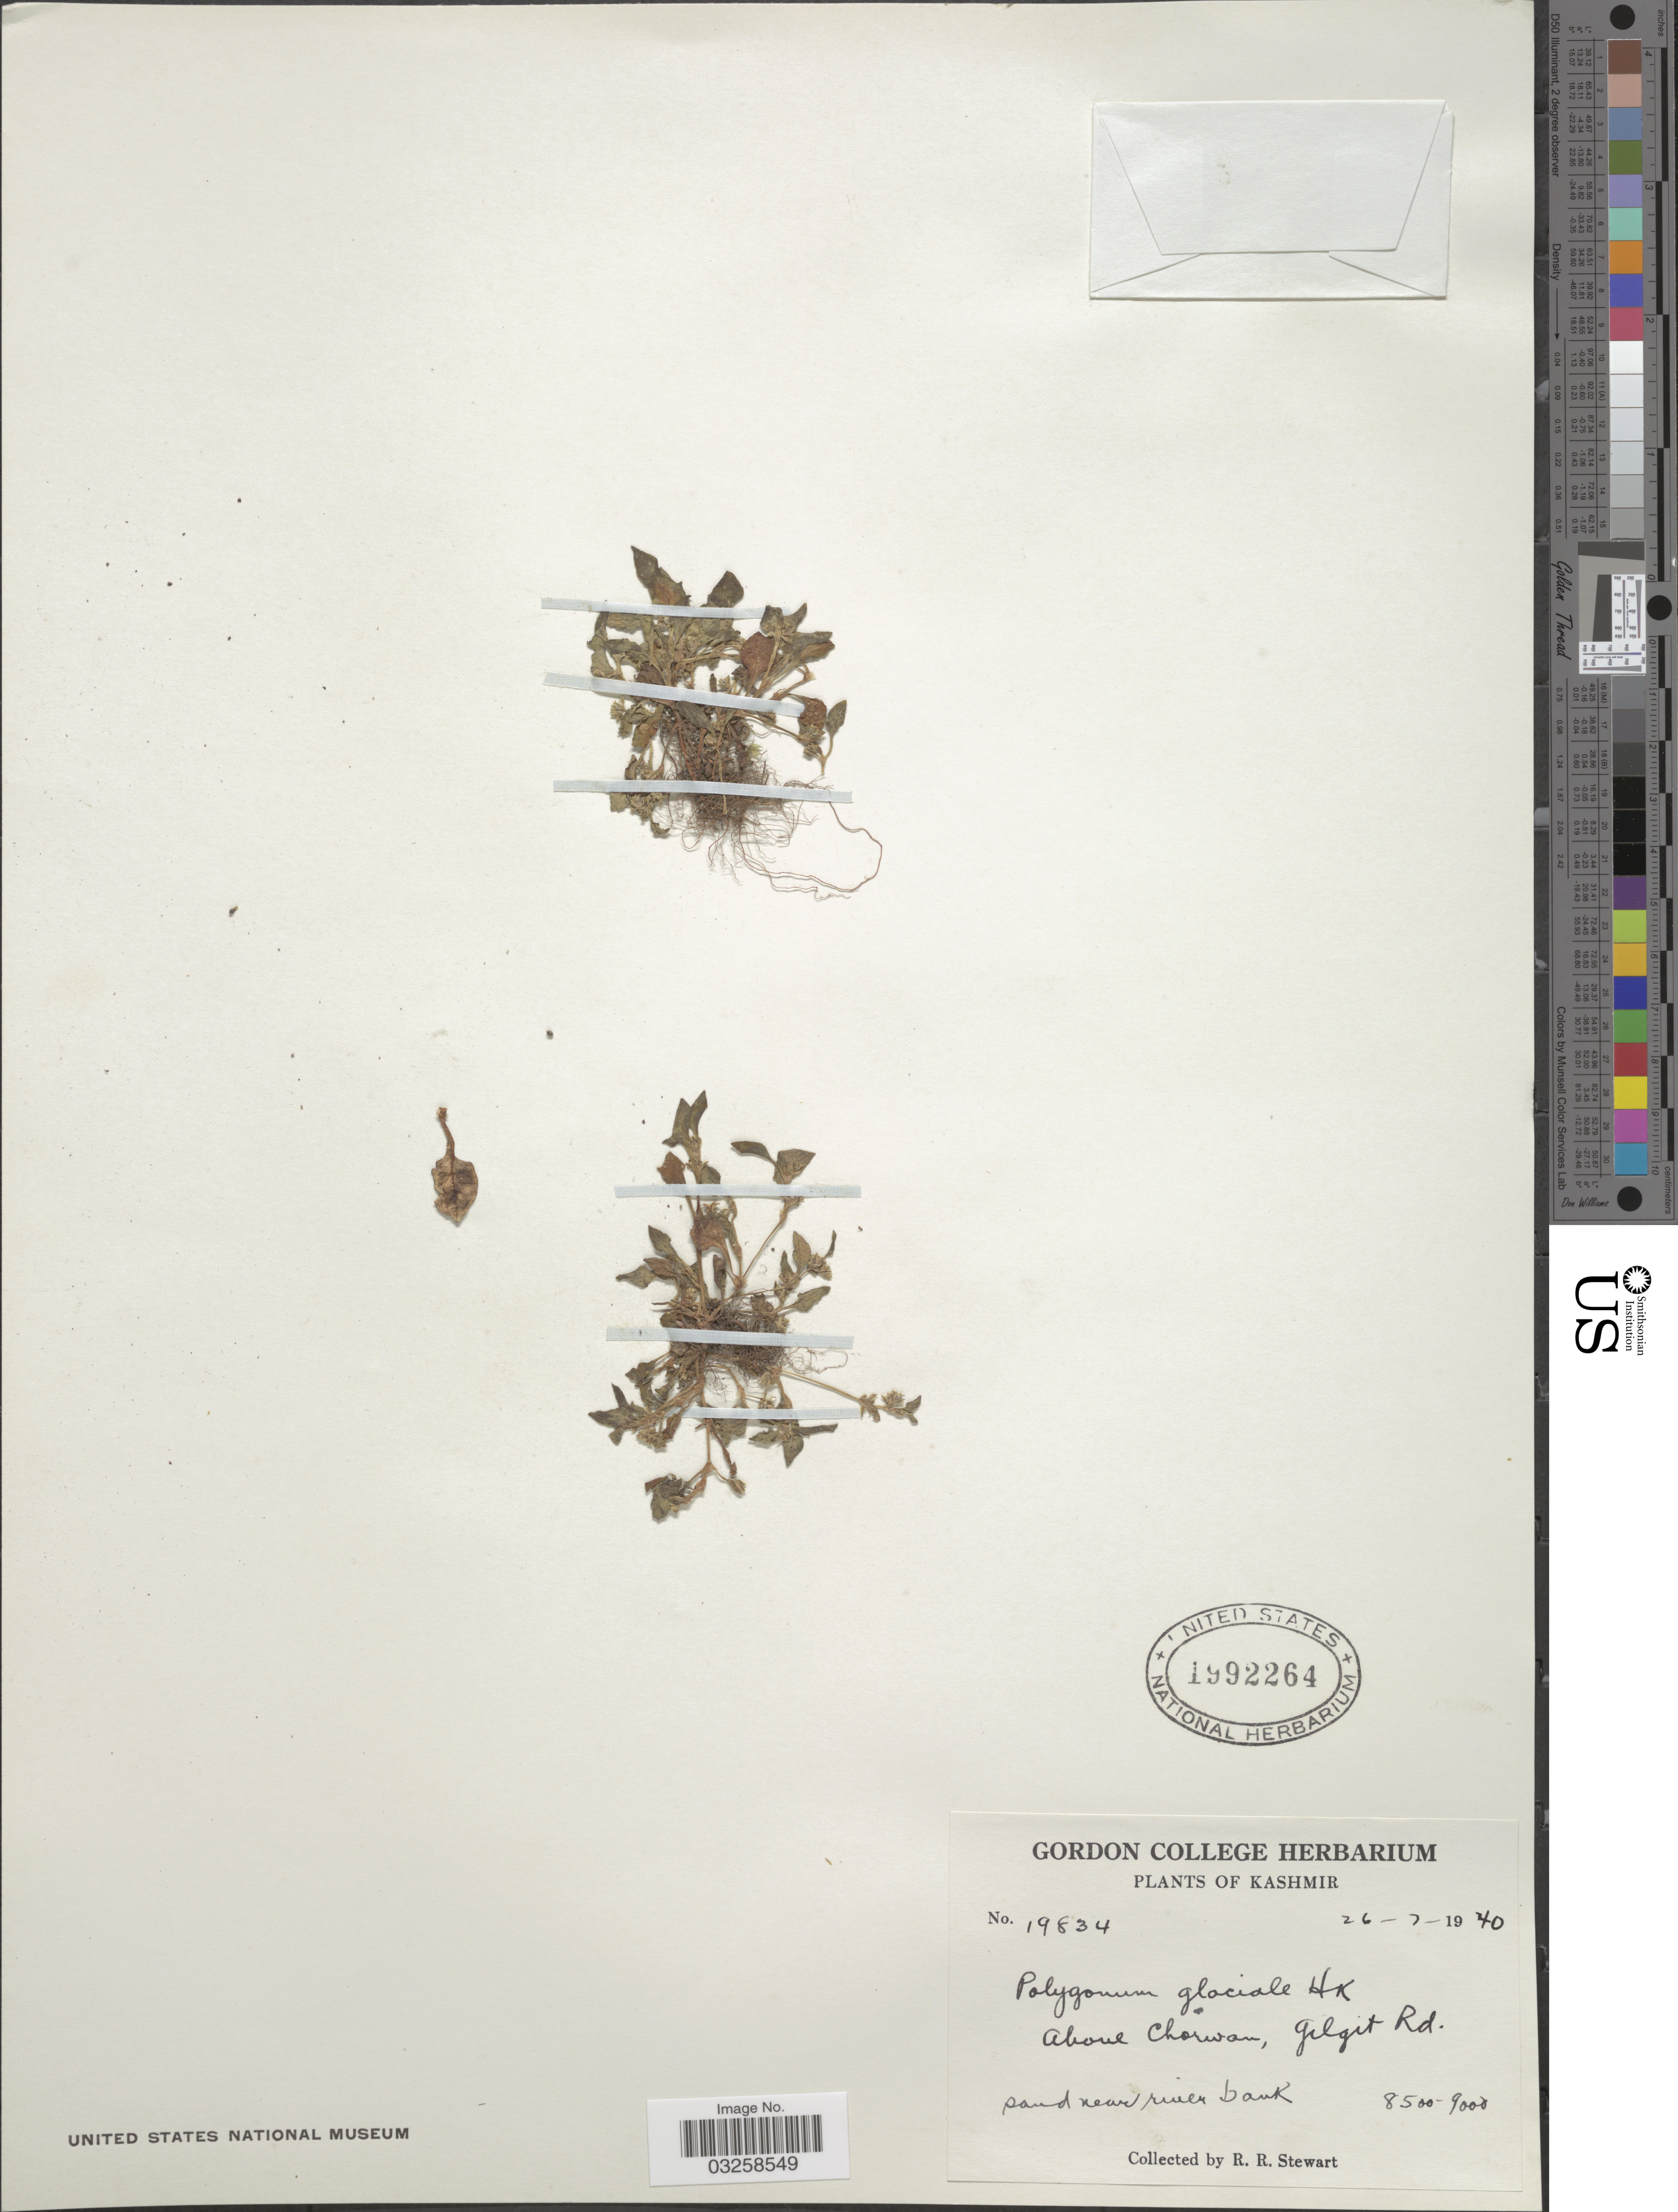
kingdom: Plantae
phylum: Tracheophyta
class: Magnoliopsida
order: Caryophyllales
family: Polygonaceae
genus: Polygonum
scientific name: Polygonum glaciale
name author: (Meisn.) Hook. f.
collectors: R. Stewart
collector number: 19834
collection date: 1940-07-26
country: Pakistan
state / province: Gilgit-Baltistan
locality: Above Chorwan, Gilgit Rd.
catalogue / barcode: US 1992264